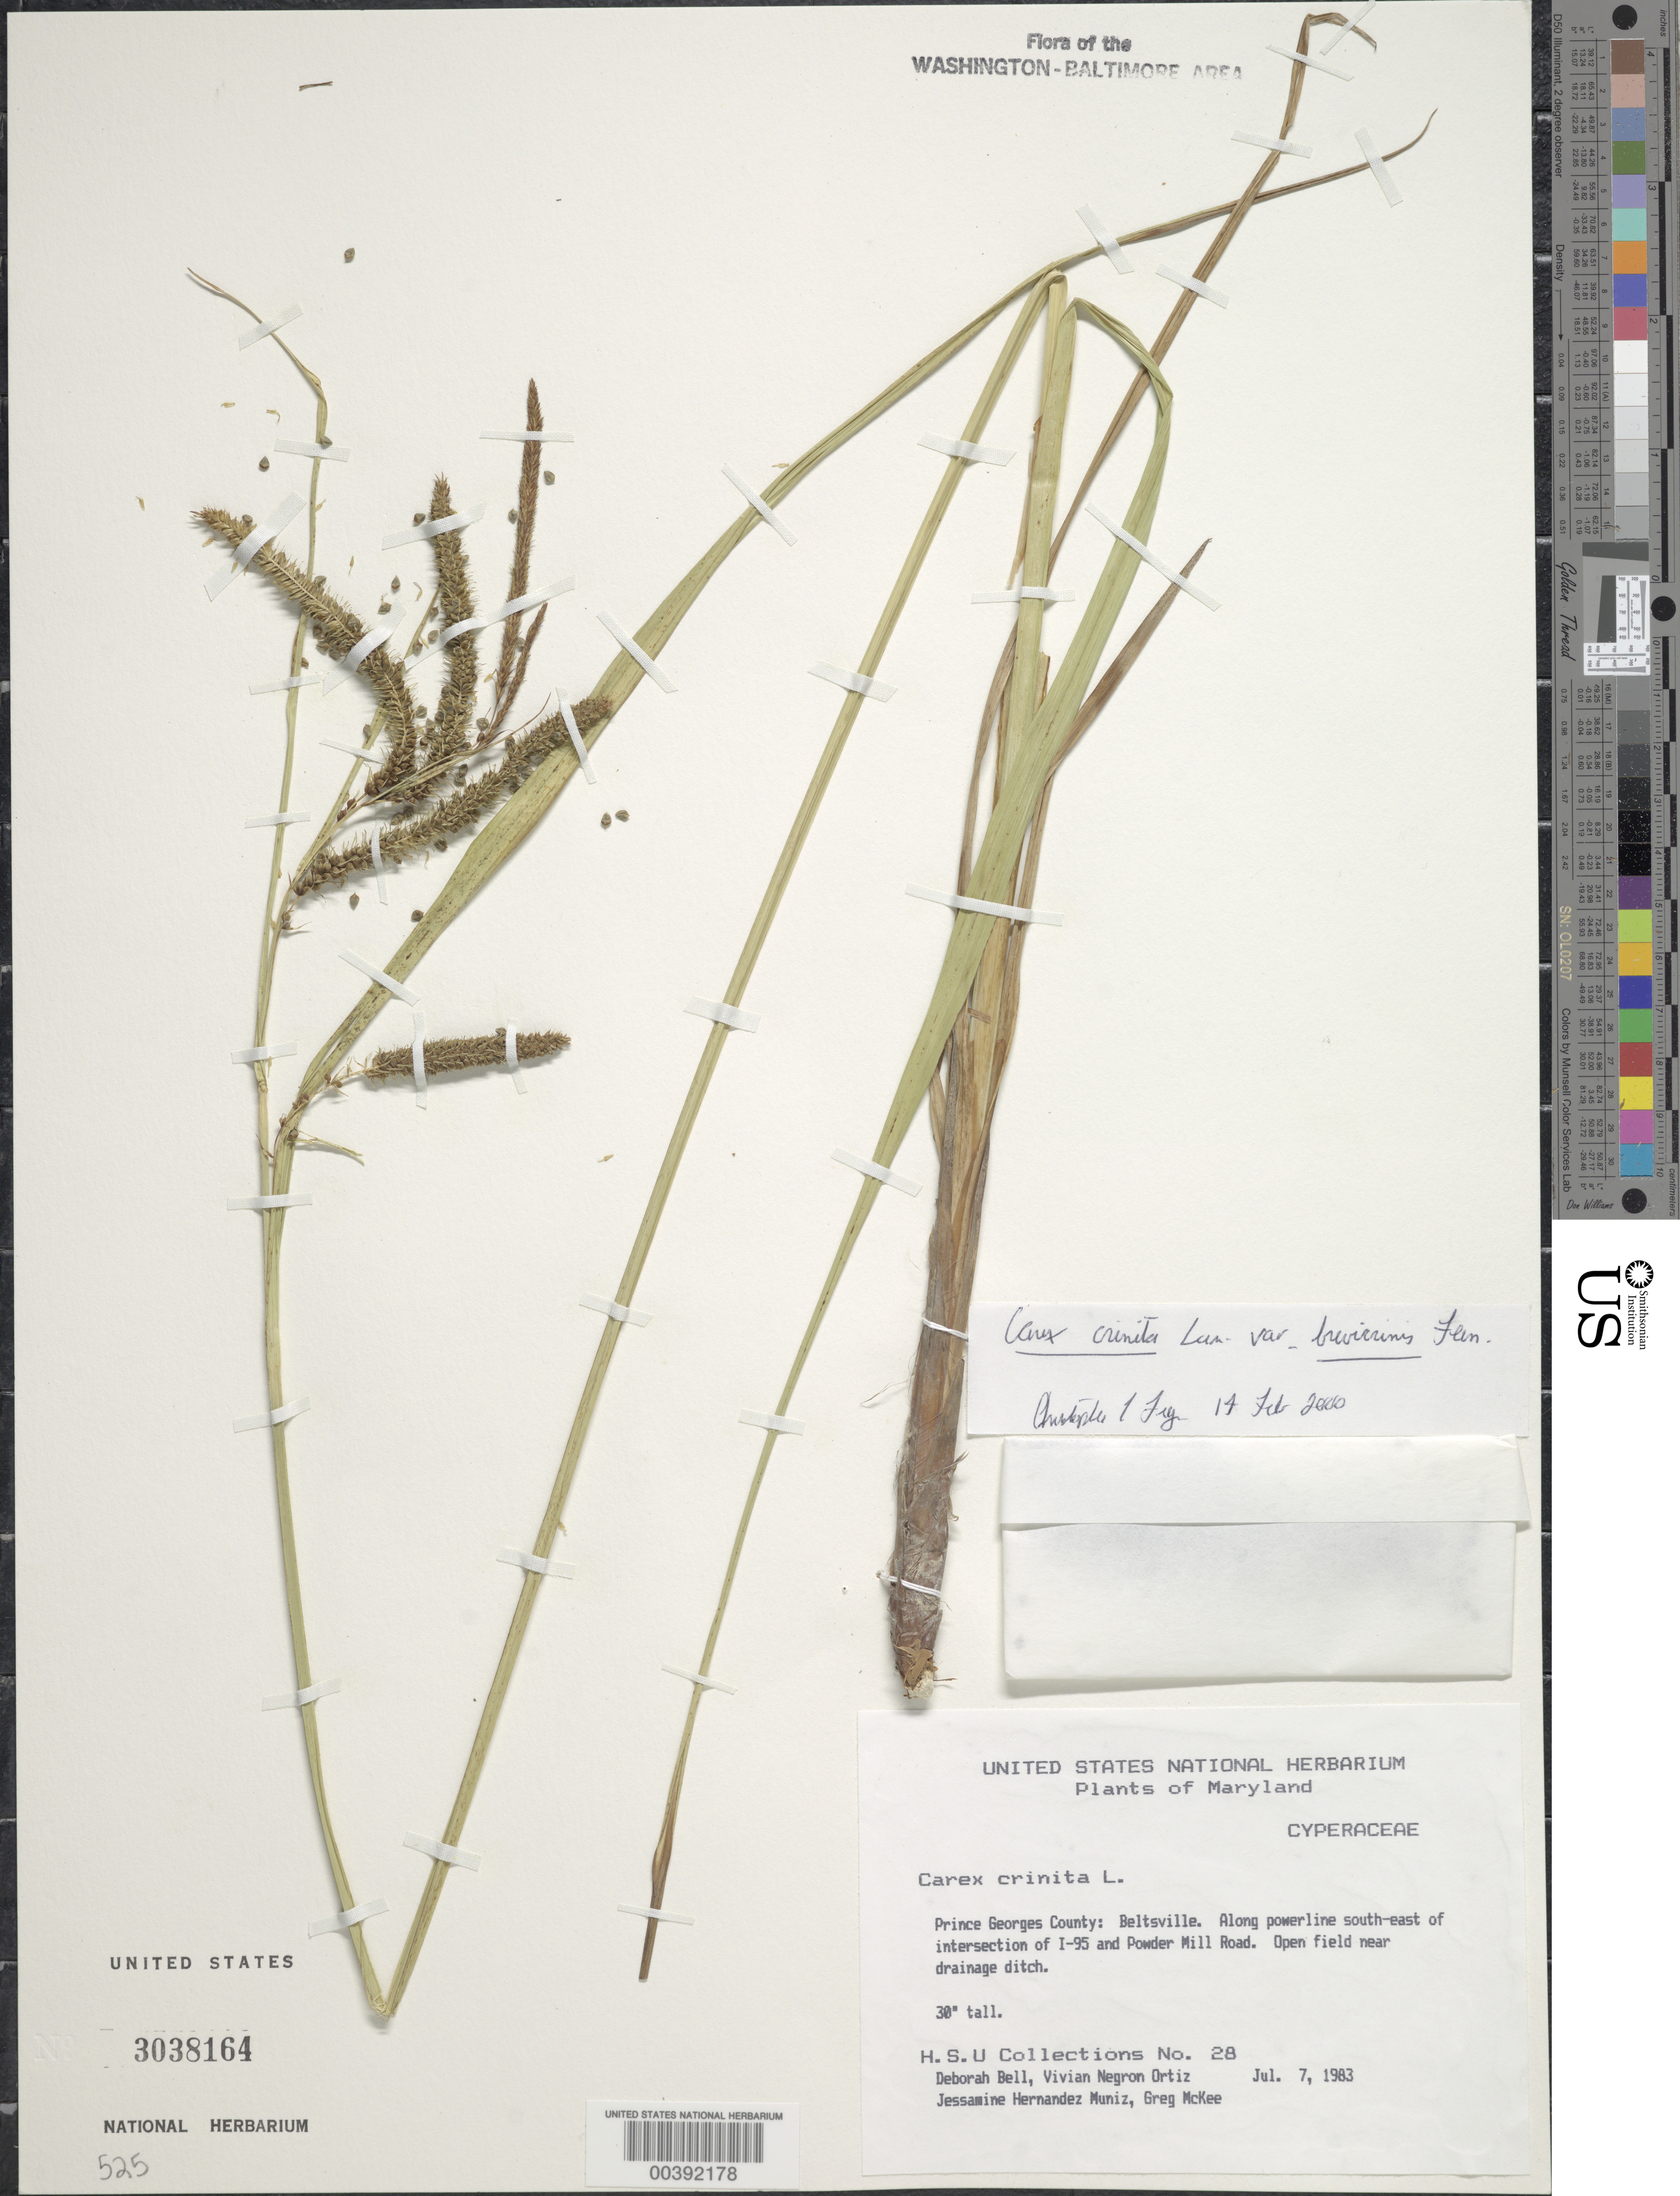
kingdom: Plantae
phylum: Tracheophyta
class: Liliopsida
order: Poales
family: Cyperaceae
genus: Carex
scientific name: Carex crinita var. brevicrinis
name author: Fernald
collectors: D. A. Bell, V. Ortiz, J. Muniz & G. S. McKee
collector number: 28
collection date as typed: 07 Jul 1983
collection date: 1983-07-07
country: United States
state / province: Maryland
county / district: Prince George's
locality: And Powder Mill Road.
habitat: Open field near drainage ditch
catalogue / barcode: US 3038164